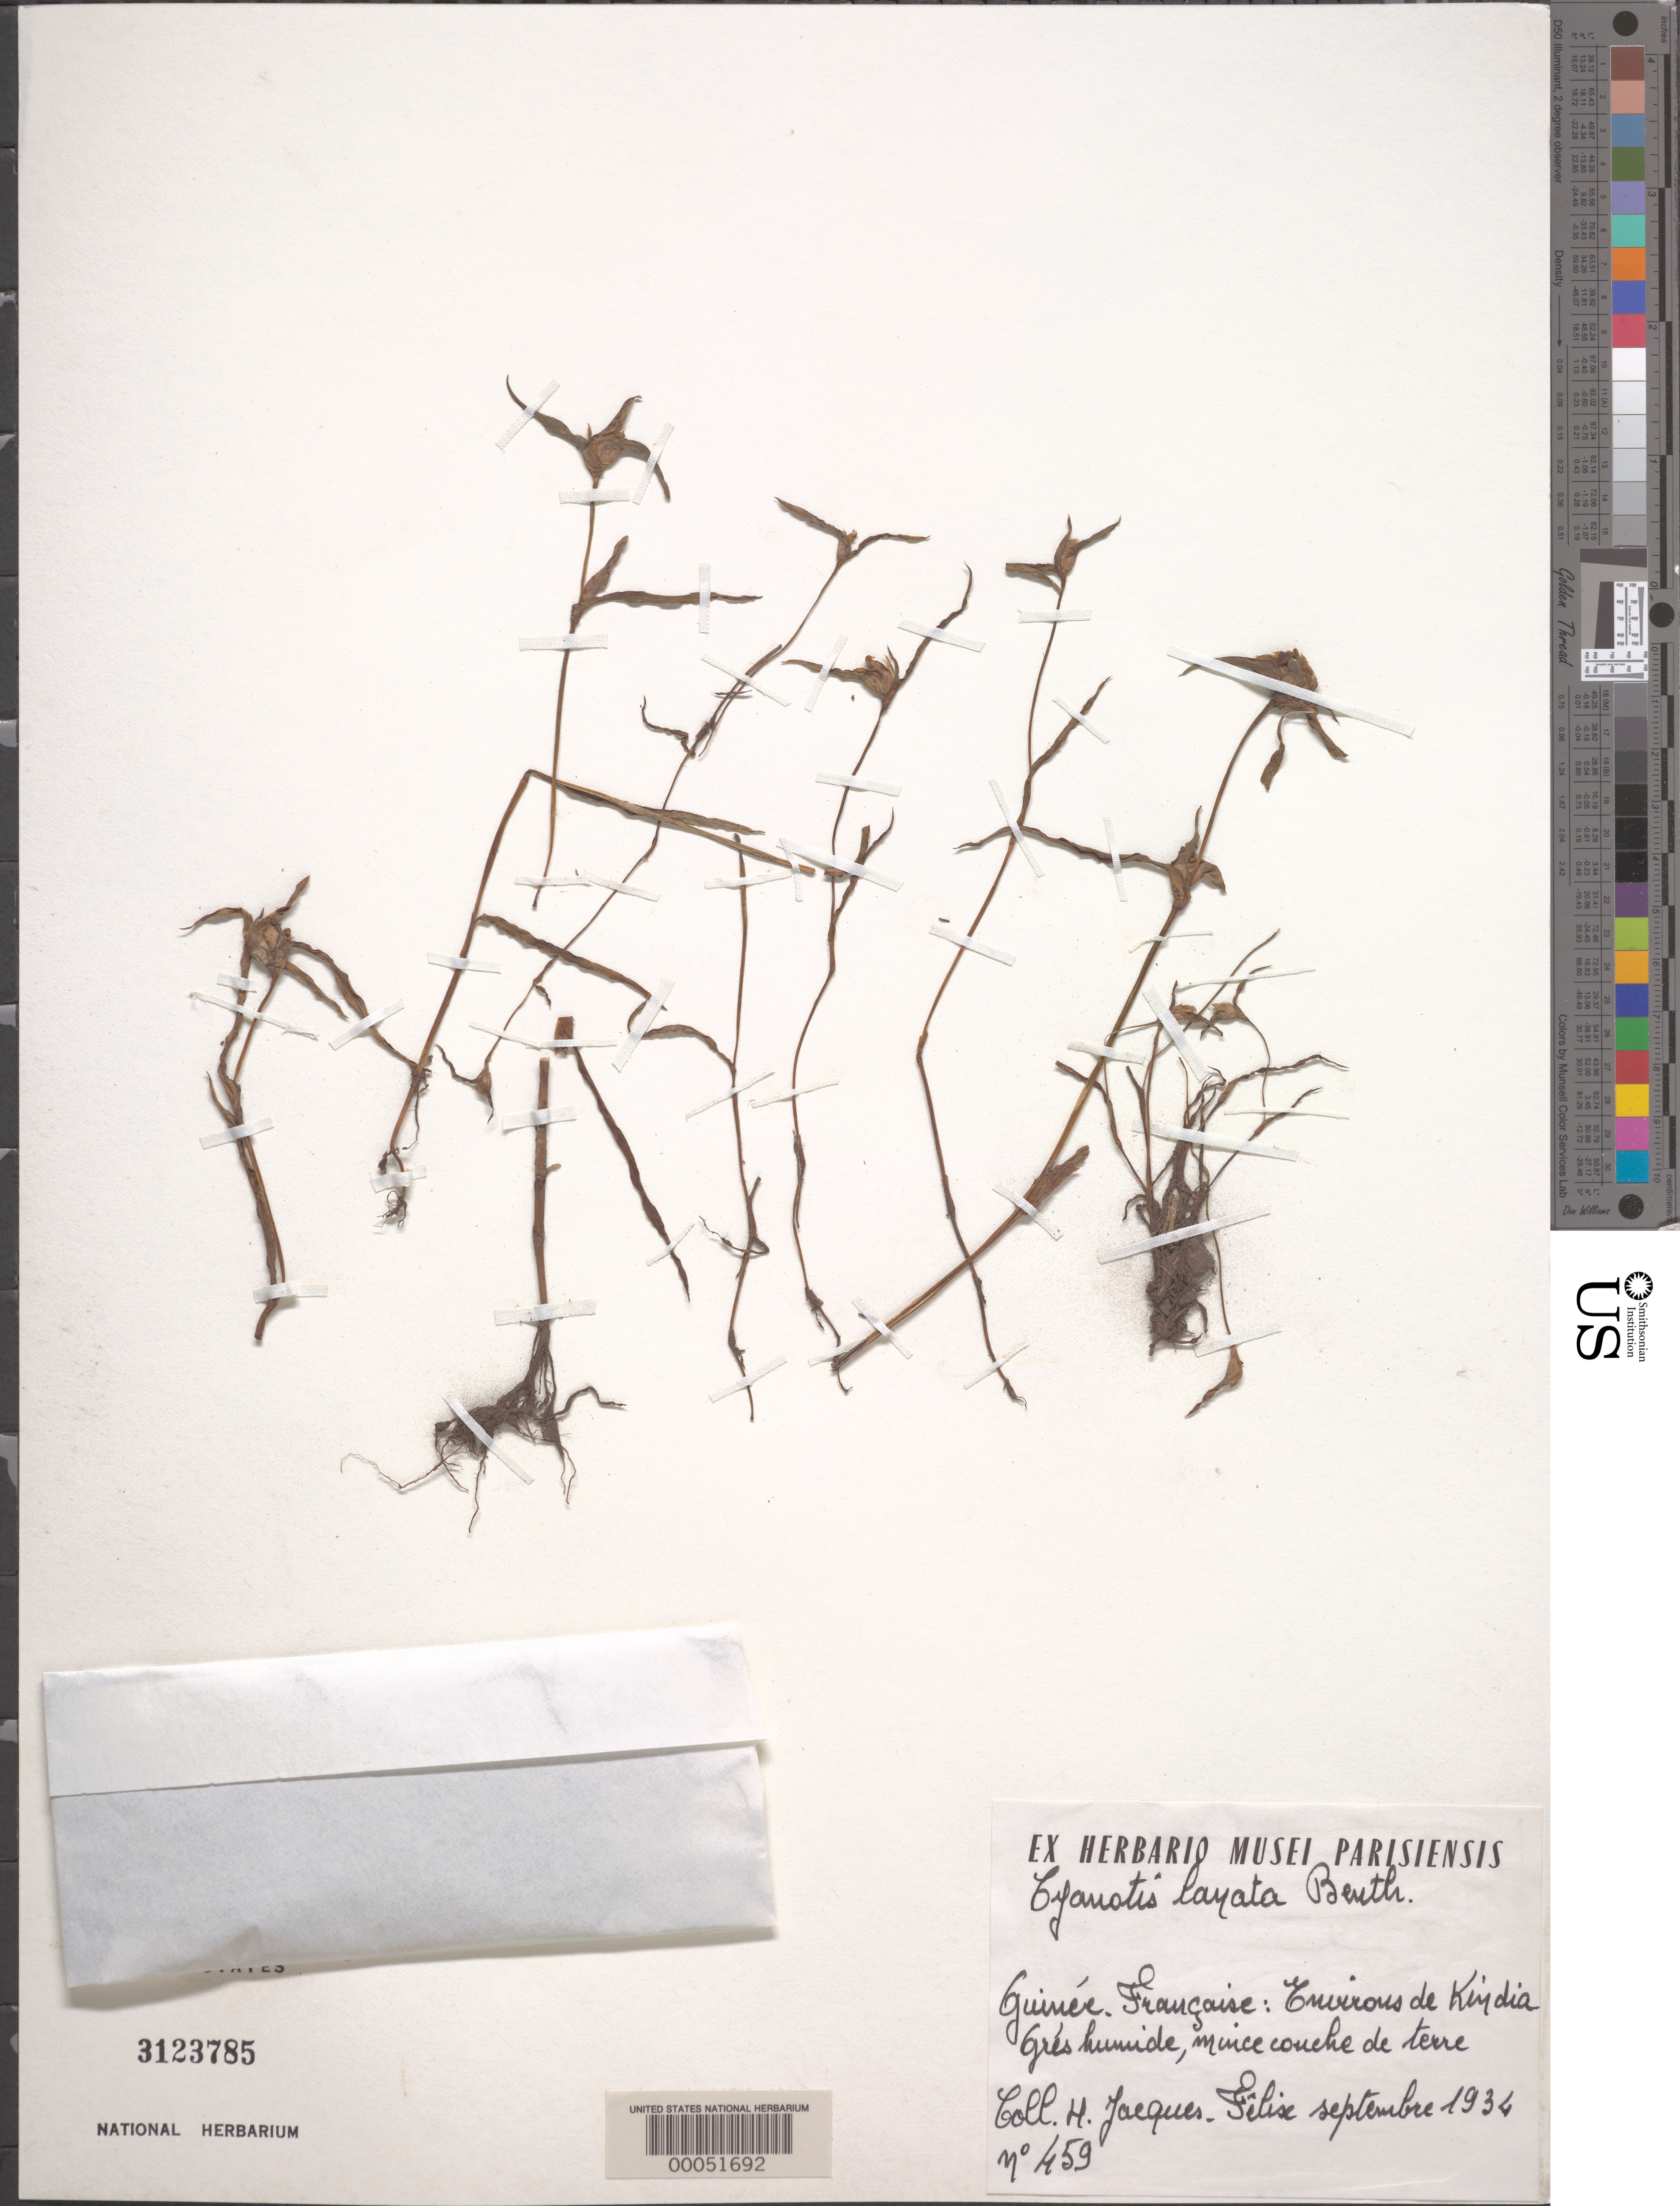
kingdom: Plantae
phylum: Tracheophyta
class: Liliopsida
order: Commelinales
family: Commelinaceae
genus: Cyanotis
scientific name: Cyanotis lanata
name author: Benth.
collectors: H. Felix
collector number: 459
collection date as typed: Sep 1934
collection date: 1934-09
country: Guinea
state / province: Kindia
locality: Environs de kindia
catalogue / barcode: US 3123785